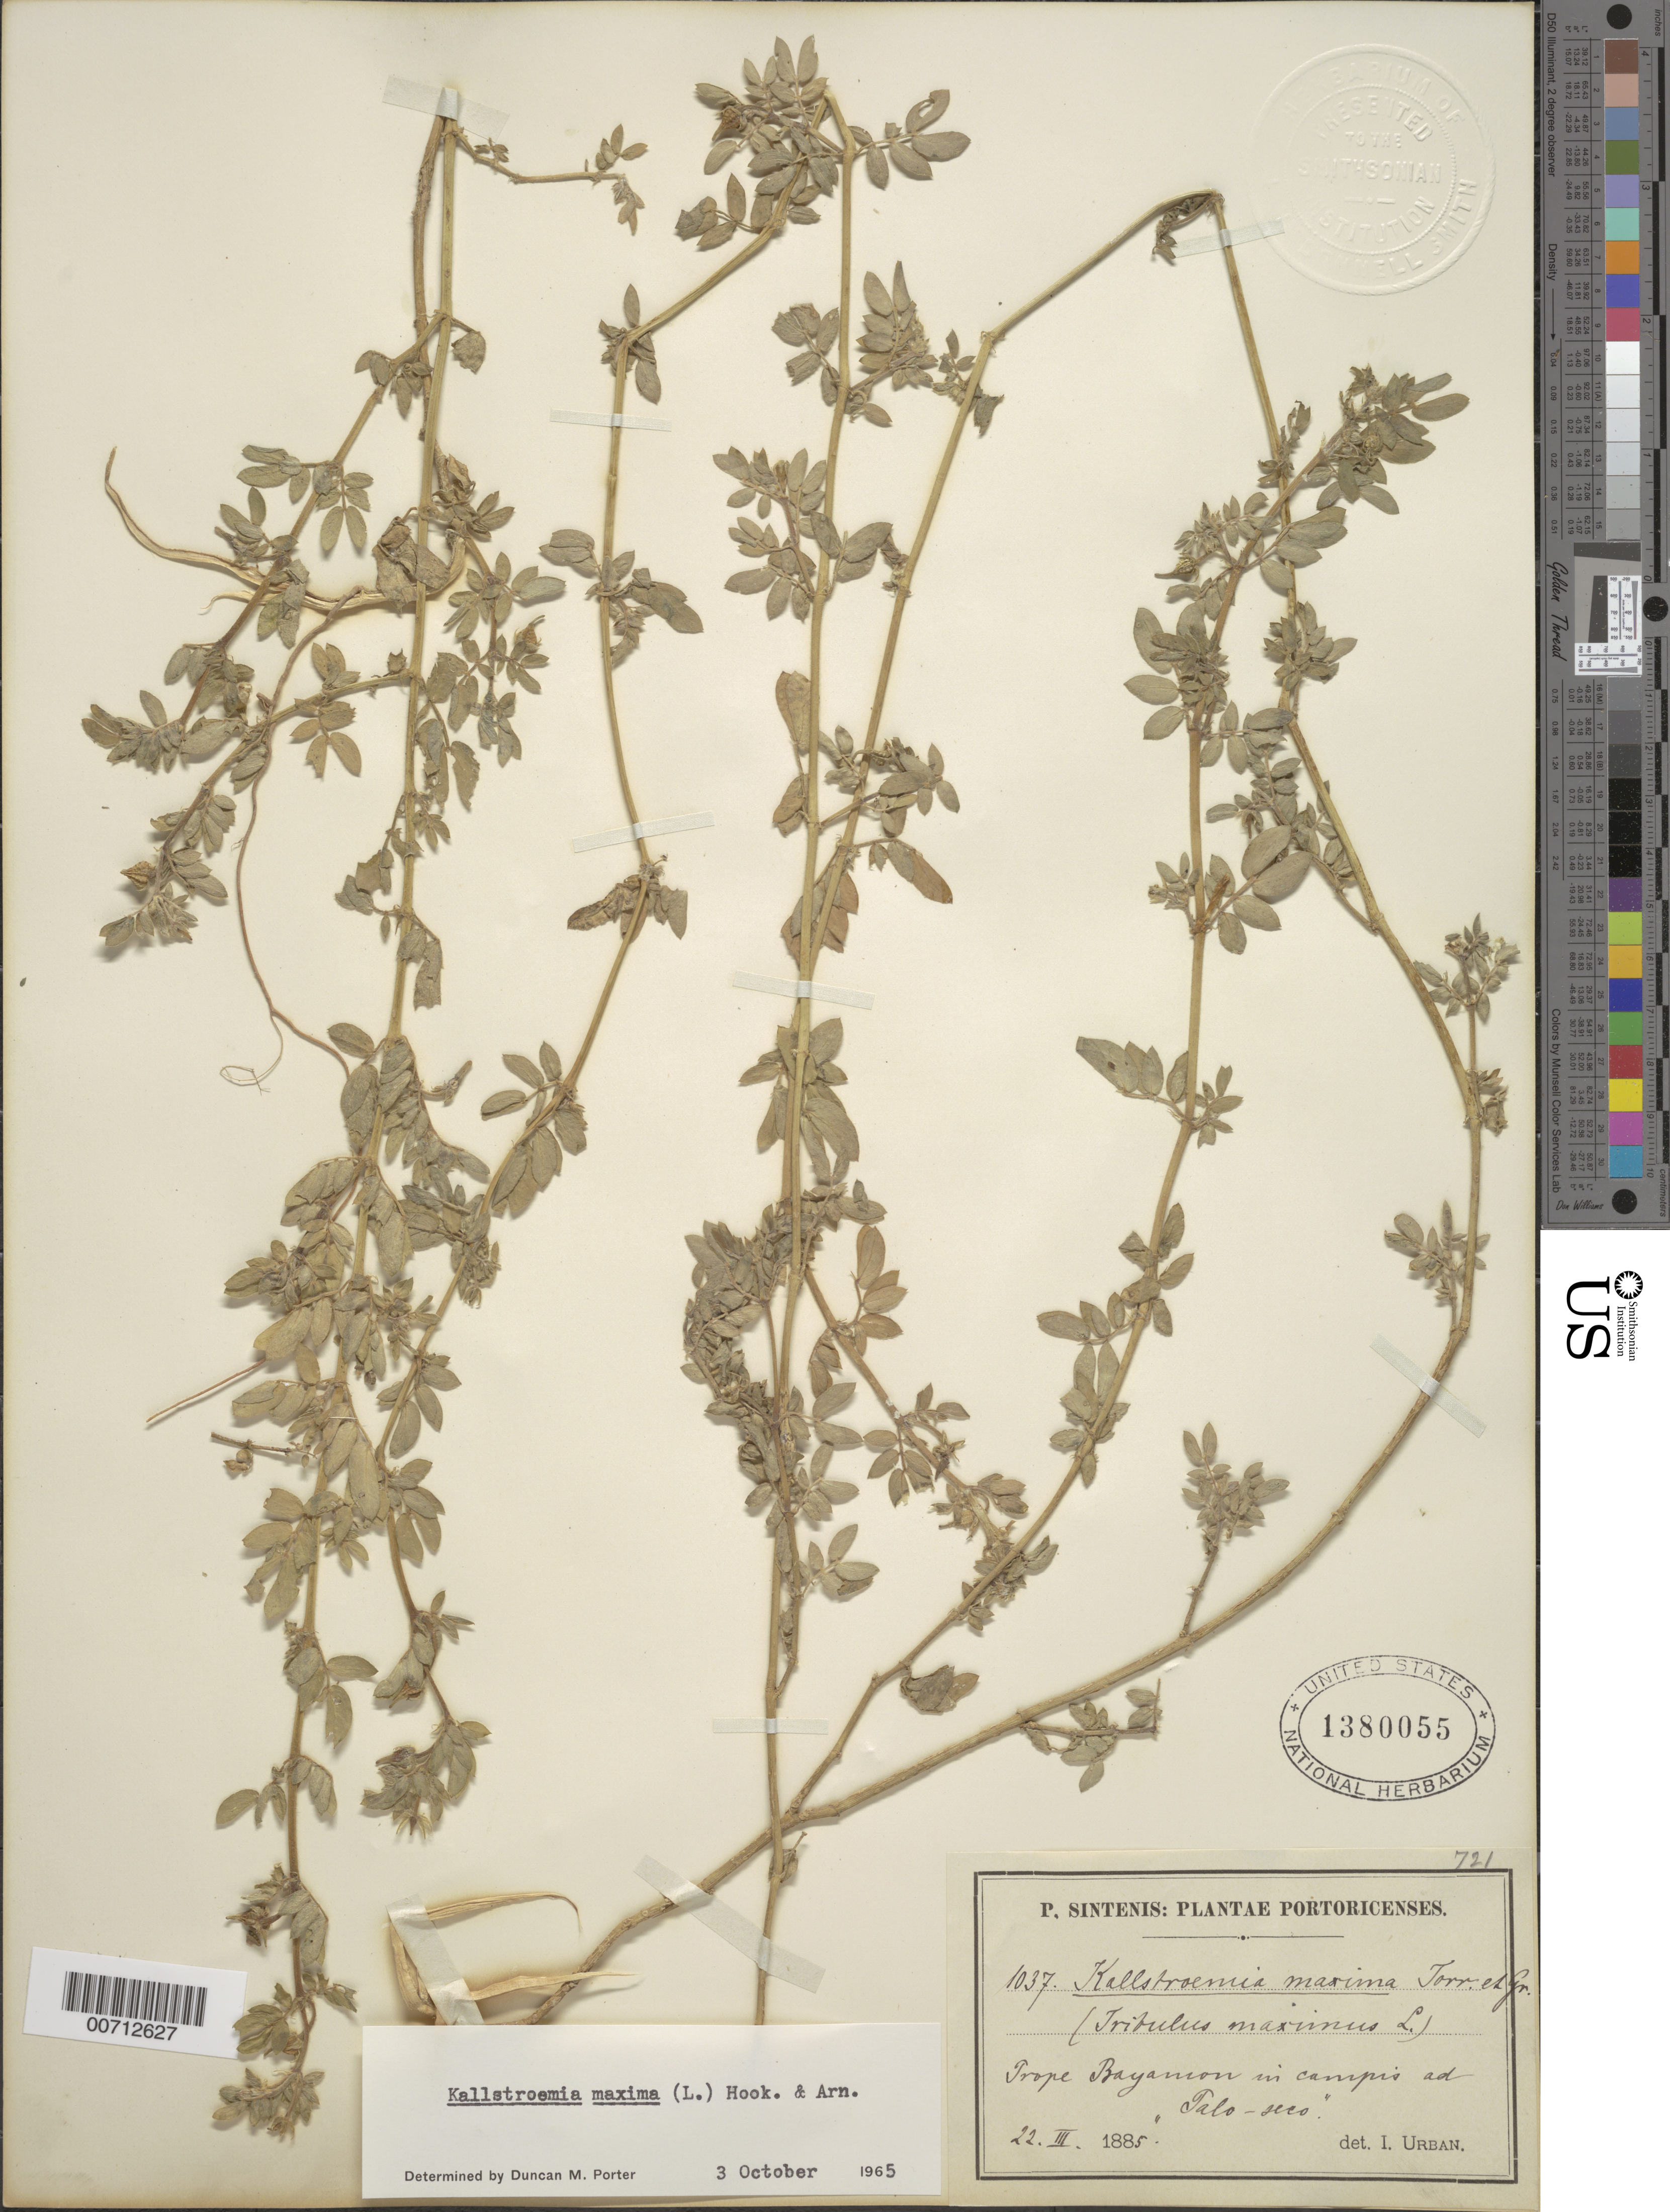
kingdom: Plantae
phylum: Tracheophyta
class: Magnoliopsida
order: Zygophyllales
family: Zygophyllaceae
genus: Kallstroemia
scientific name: Kallstroemia maxima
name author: (L.) Hook. & Arn.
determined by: Porter, D. M.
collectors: P. Sintenis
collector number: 1037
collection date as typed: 22 Mar 1885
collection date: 1885-03-22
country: Puerto Rico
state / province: Bayamon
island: Greater Antilles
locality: In campis ad Palo-seco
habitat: In campus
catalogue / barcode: US 1380055